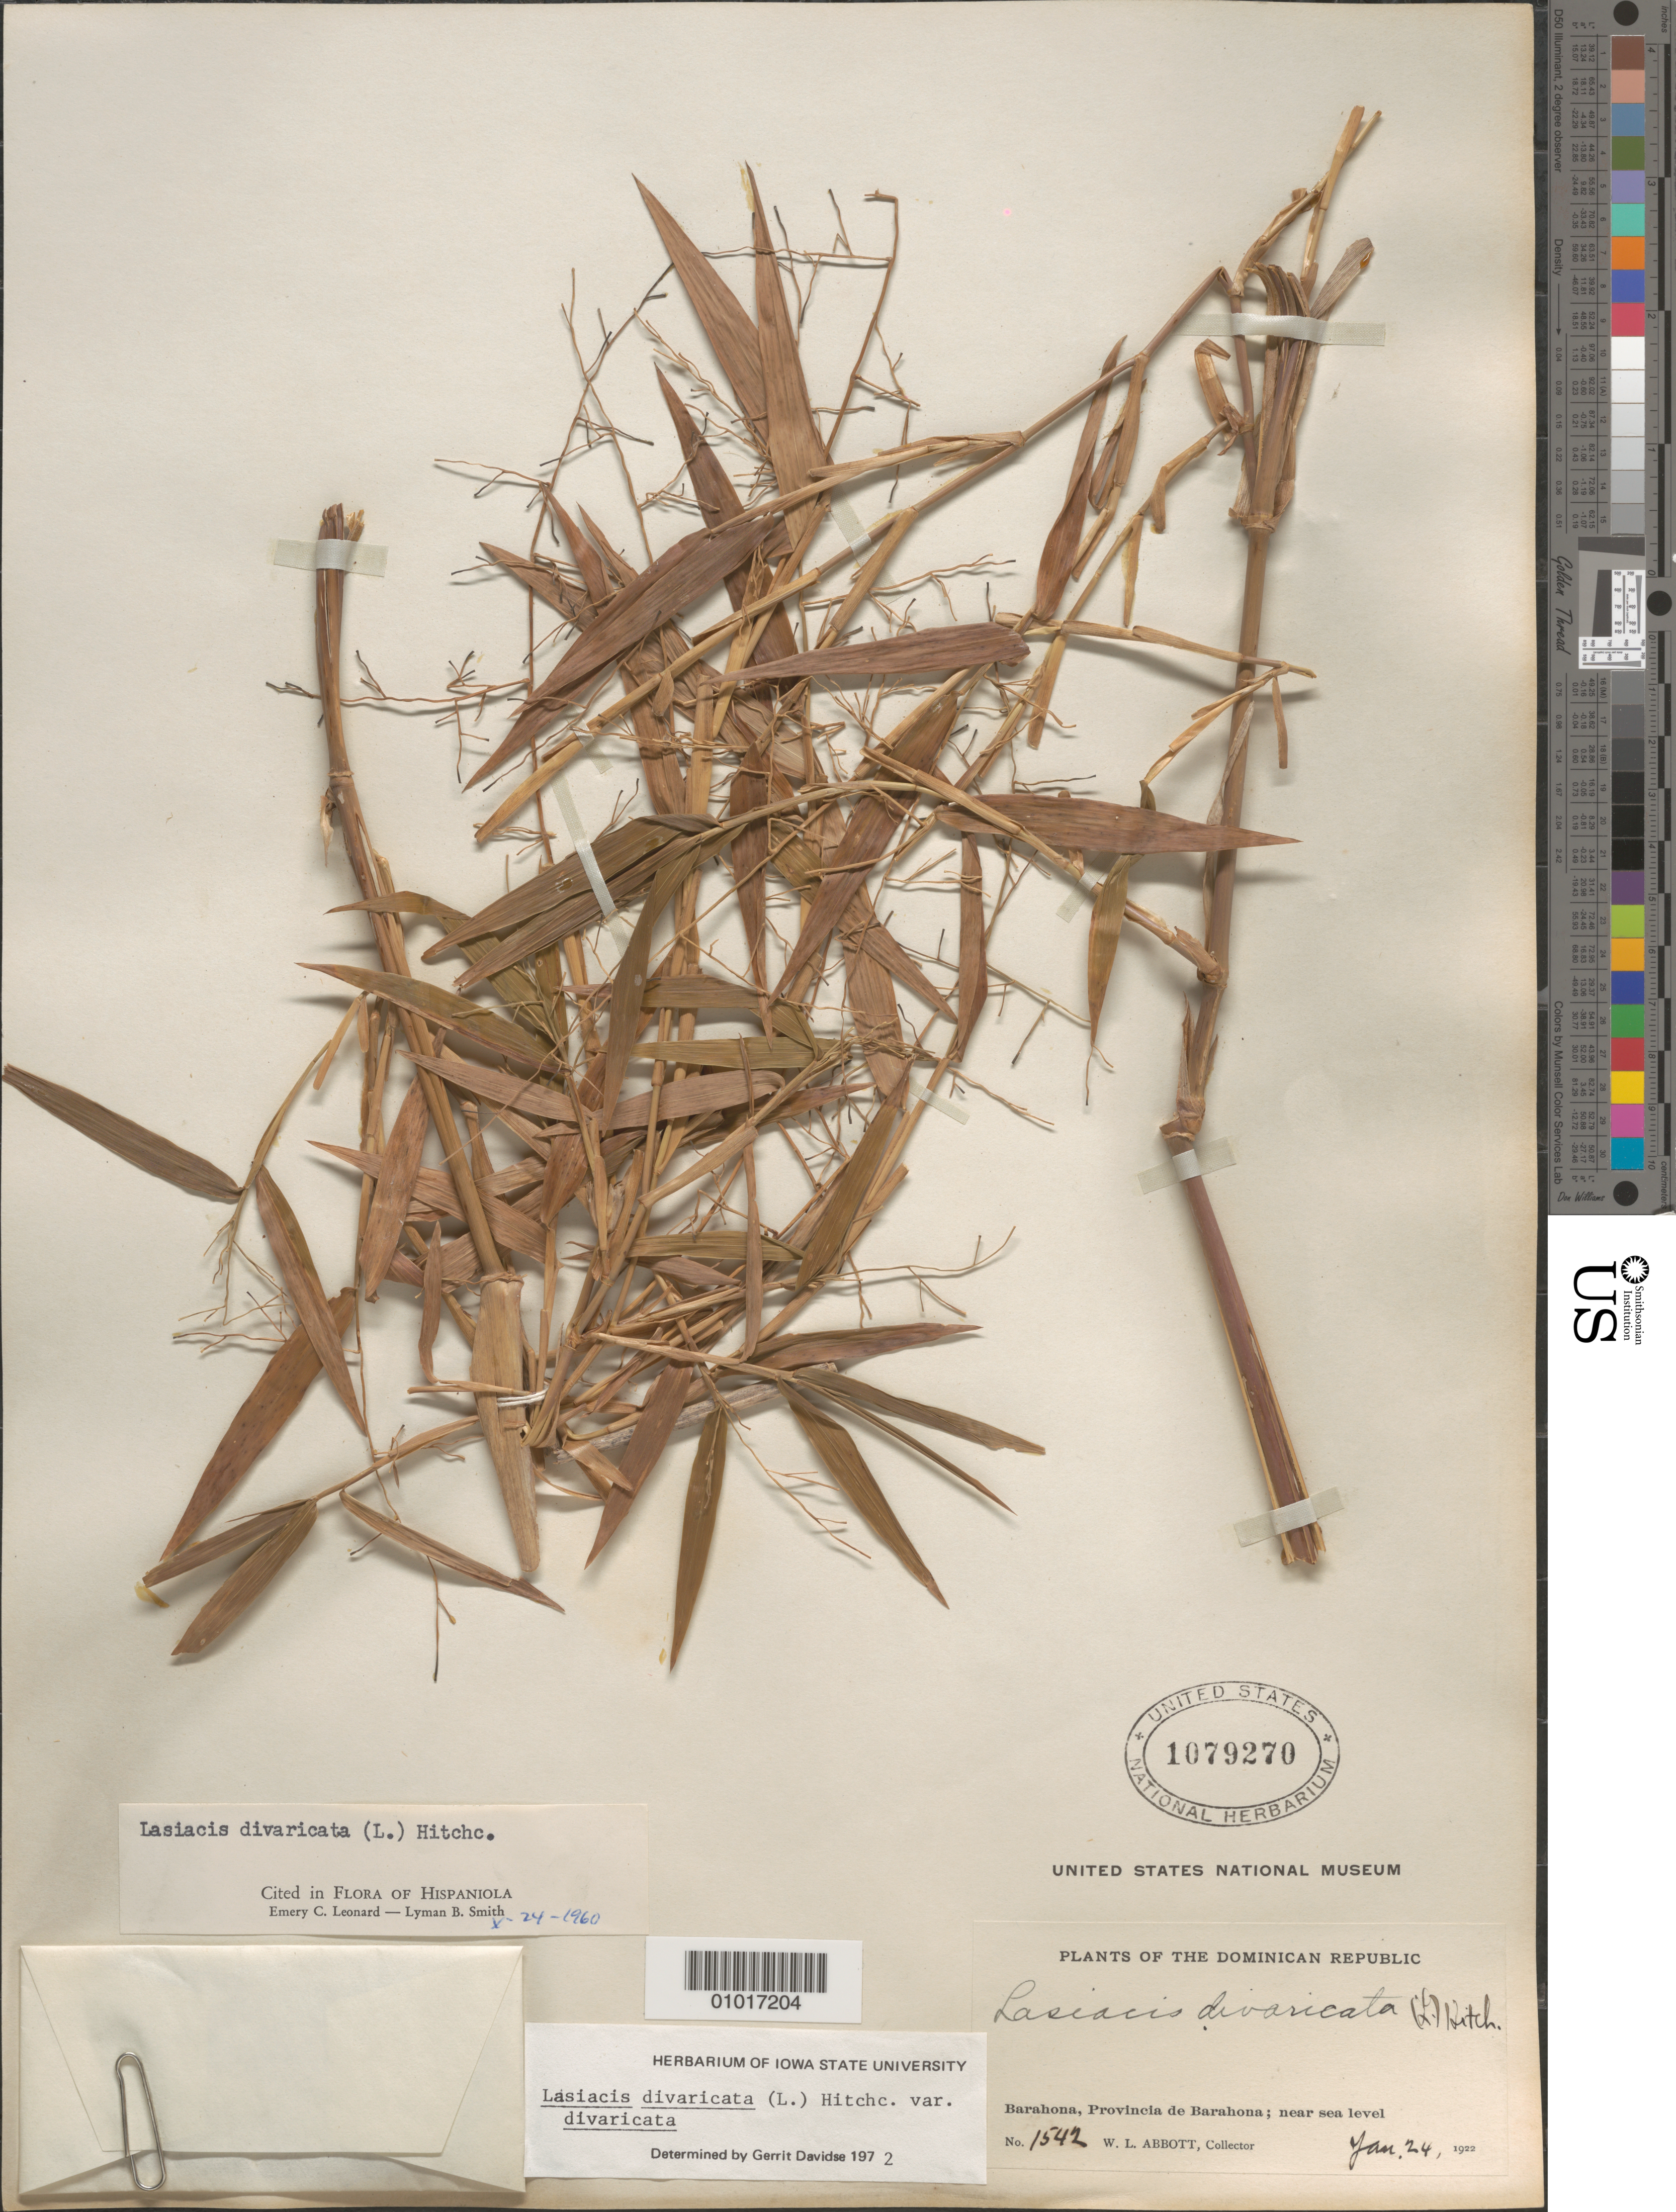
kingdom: Plantae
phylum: Tracheophyta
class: Liliopsida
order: Poales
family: Poaceae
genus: Lasiacis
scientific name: Lasiacis divaricata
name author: (L.) Hitchc.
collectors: W. L. Abbott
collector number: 1542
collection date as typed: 24 Jan 1922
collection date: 1922-01-24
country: Dominican Republic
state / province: Barahona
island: Hispaniola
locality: Barahona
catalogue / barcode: US 1079270